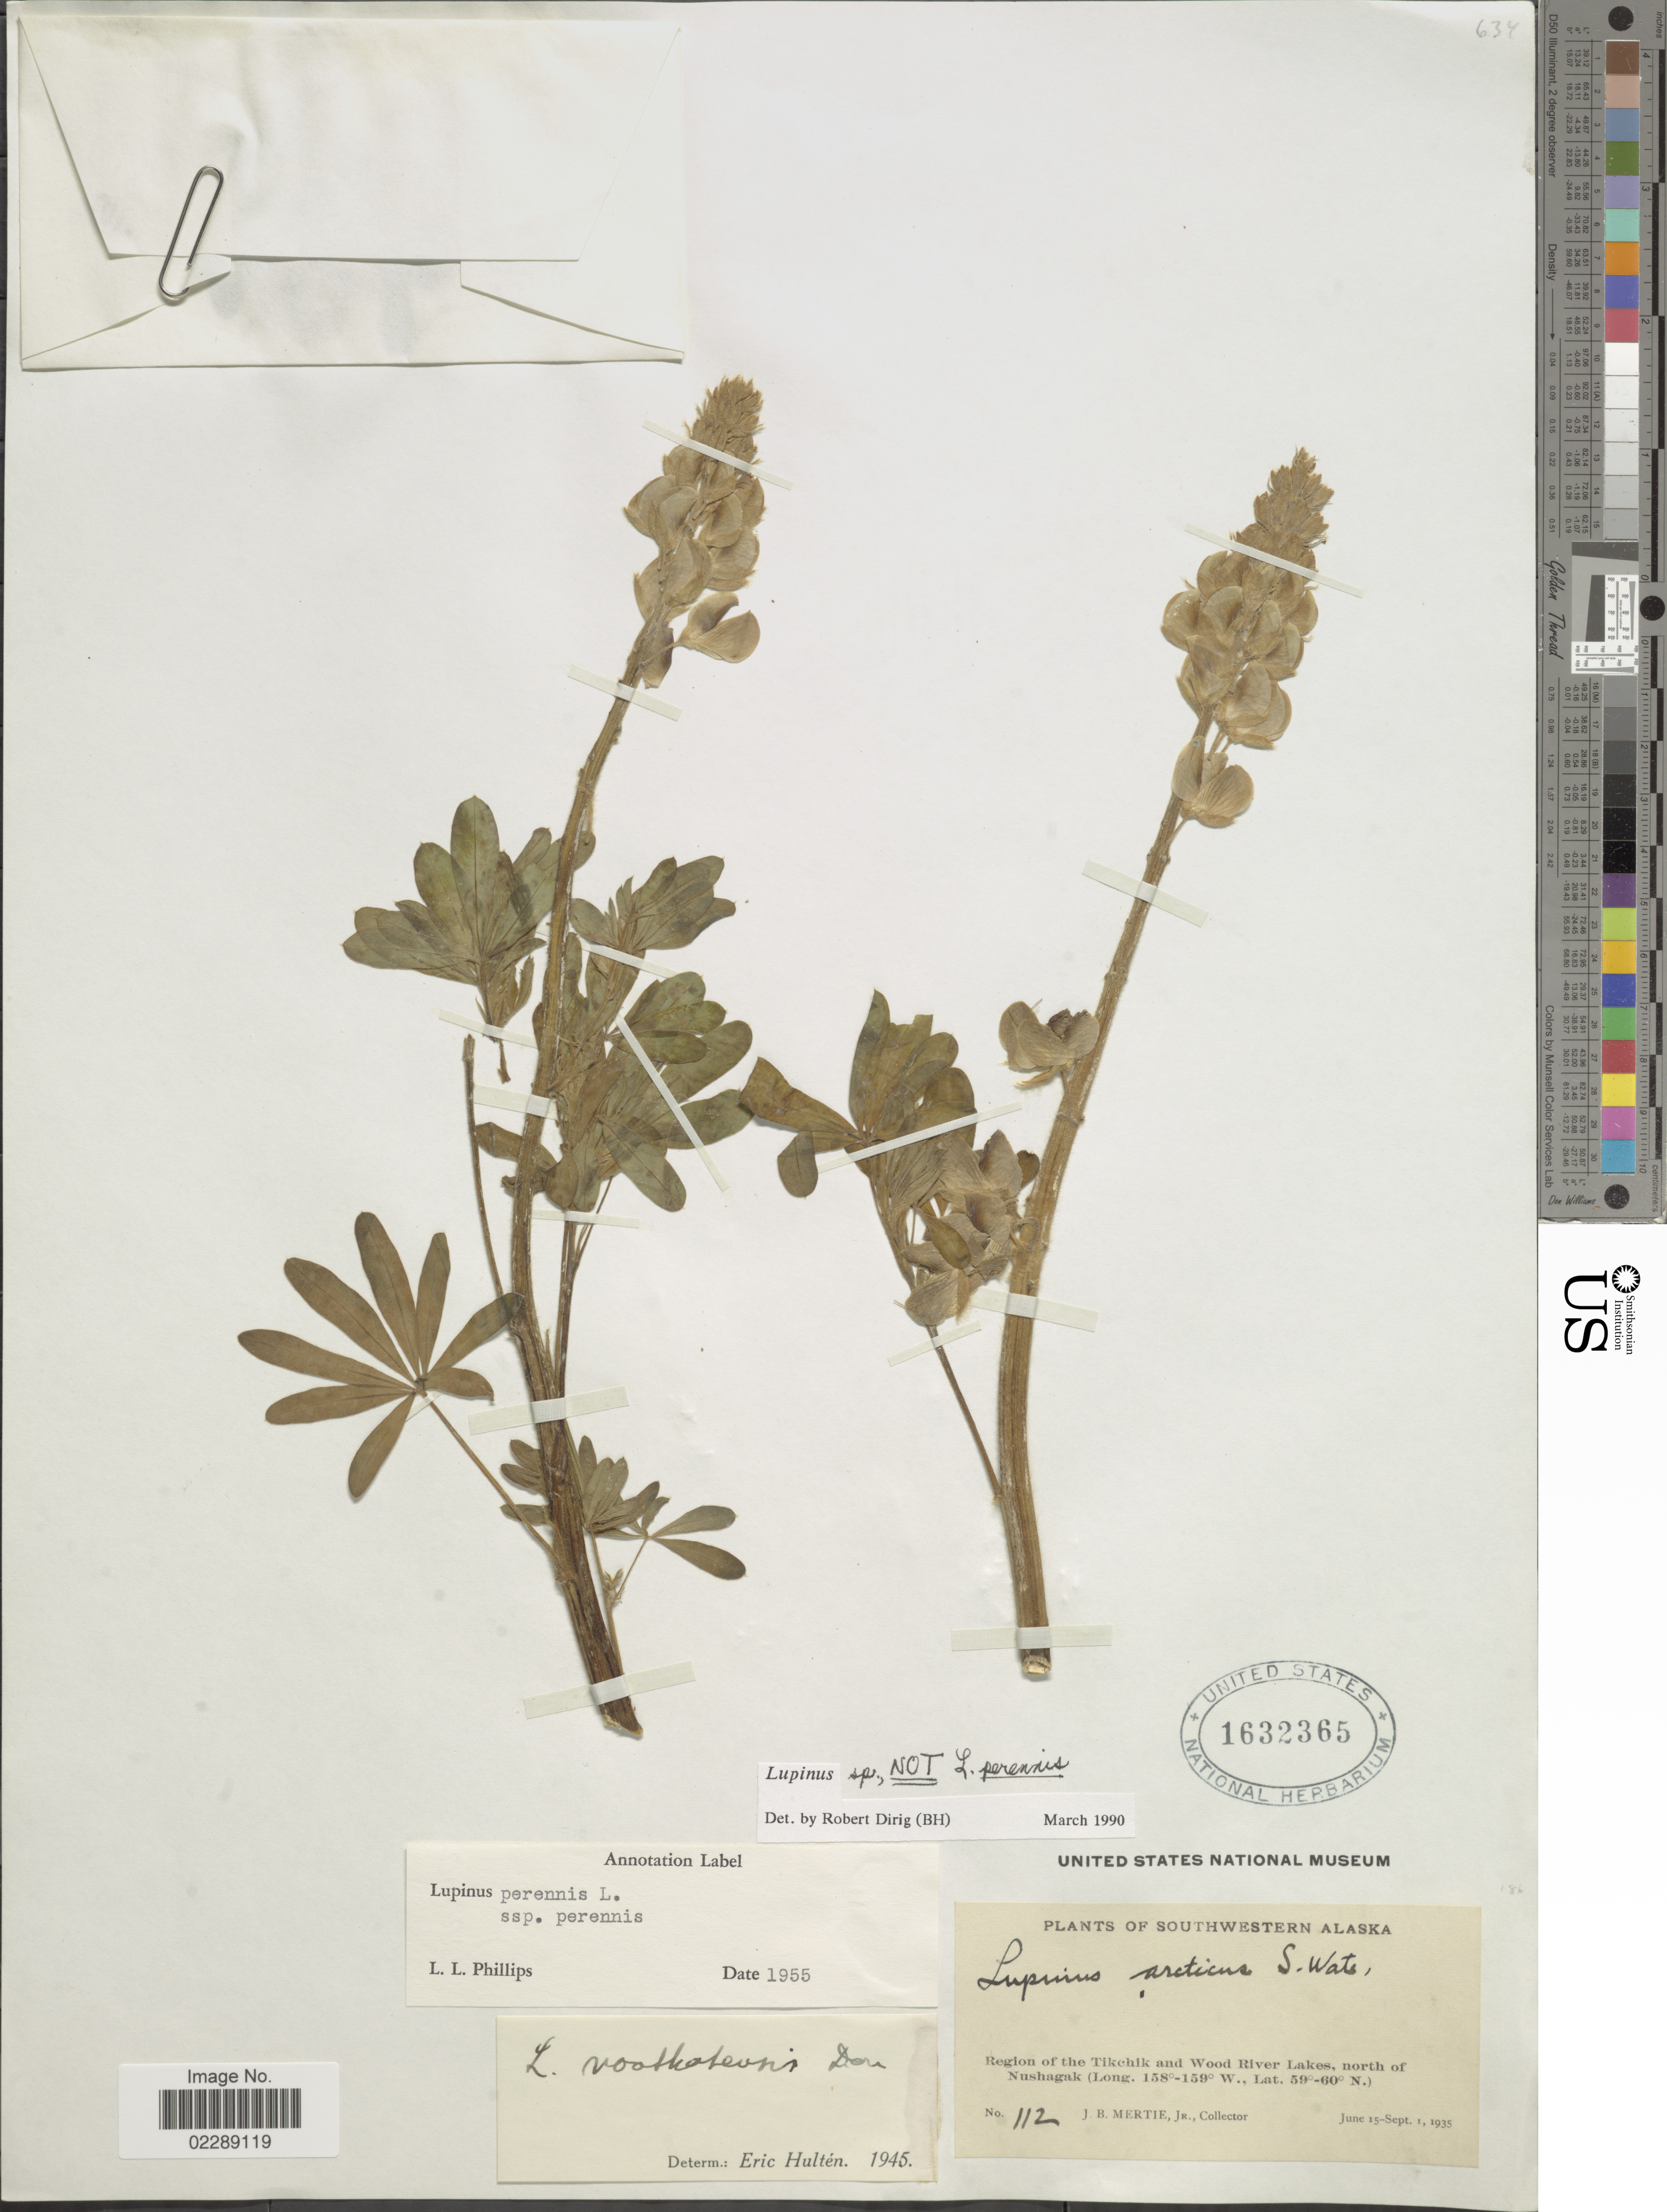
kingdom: Plantae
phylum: Tracheophyta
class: Magnoliopsida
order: Fabales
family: Fabaceae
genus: Lupinus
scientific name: Lupinus sp.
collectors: J. Mertie Jr.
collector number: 112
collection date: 1935-06-15/1935-09-01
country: United States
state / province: Alaska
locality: Southwestern Alaska, Region of the Tikchik and Wood River Lakes, north of Nushagak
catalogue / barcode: US 1632365